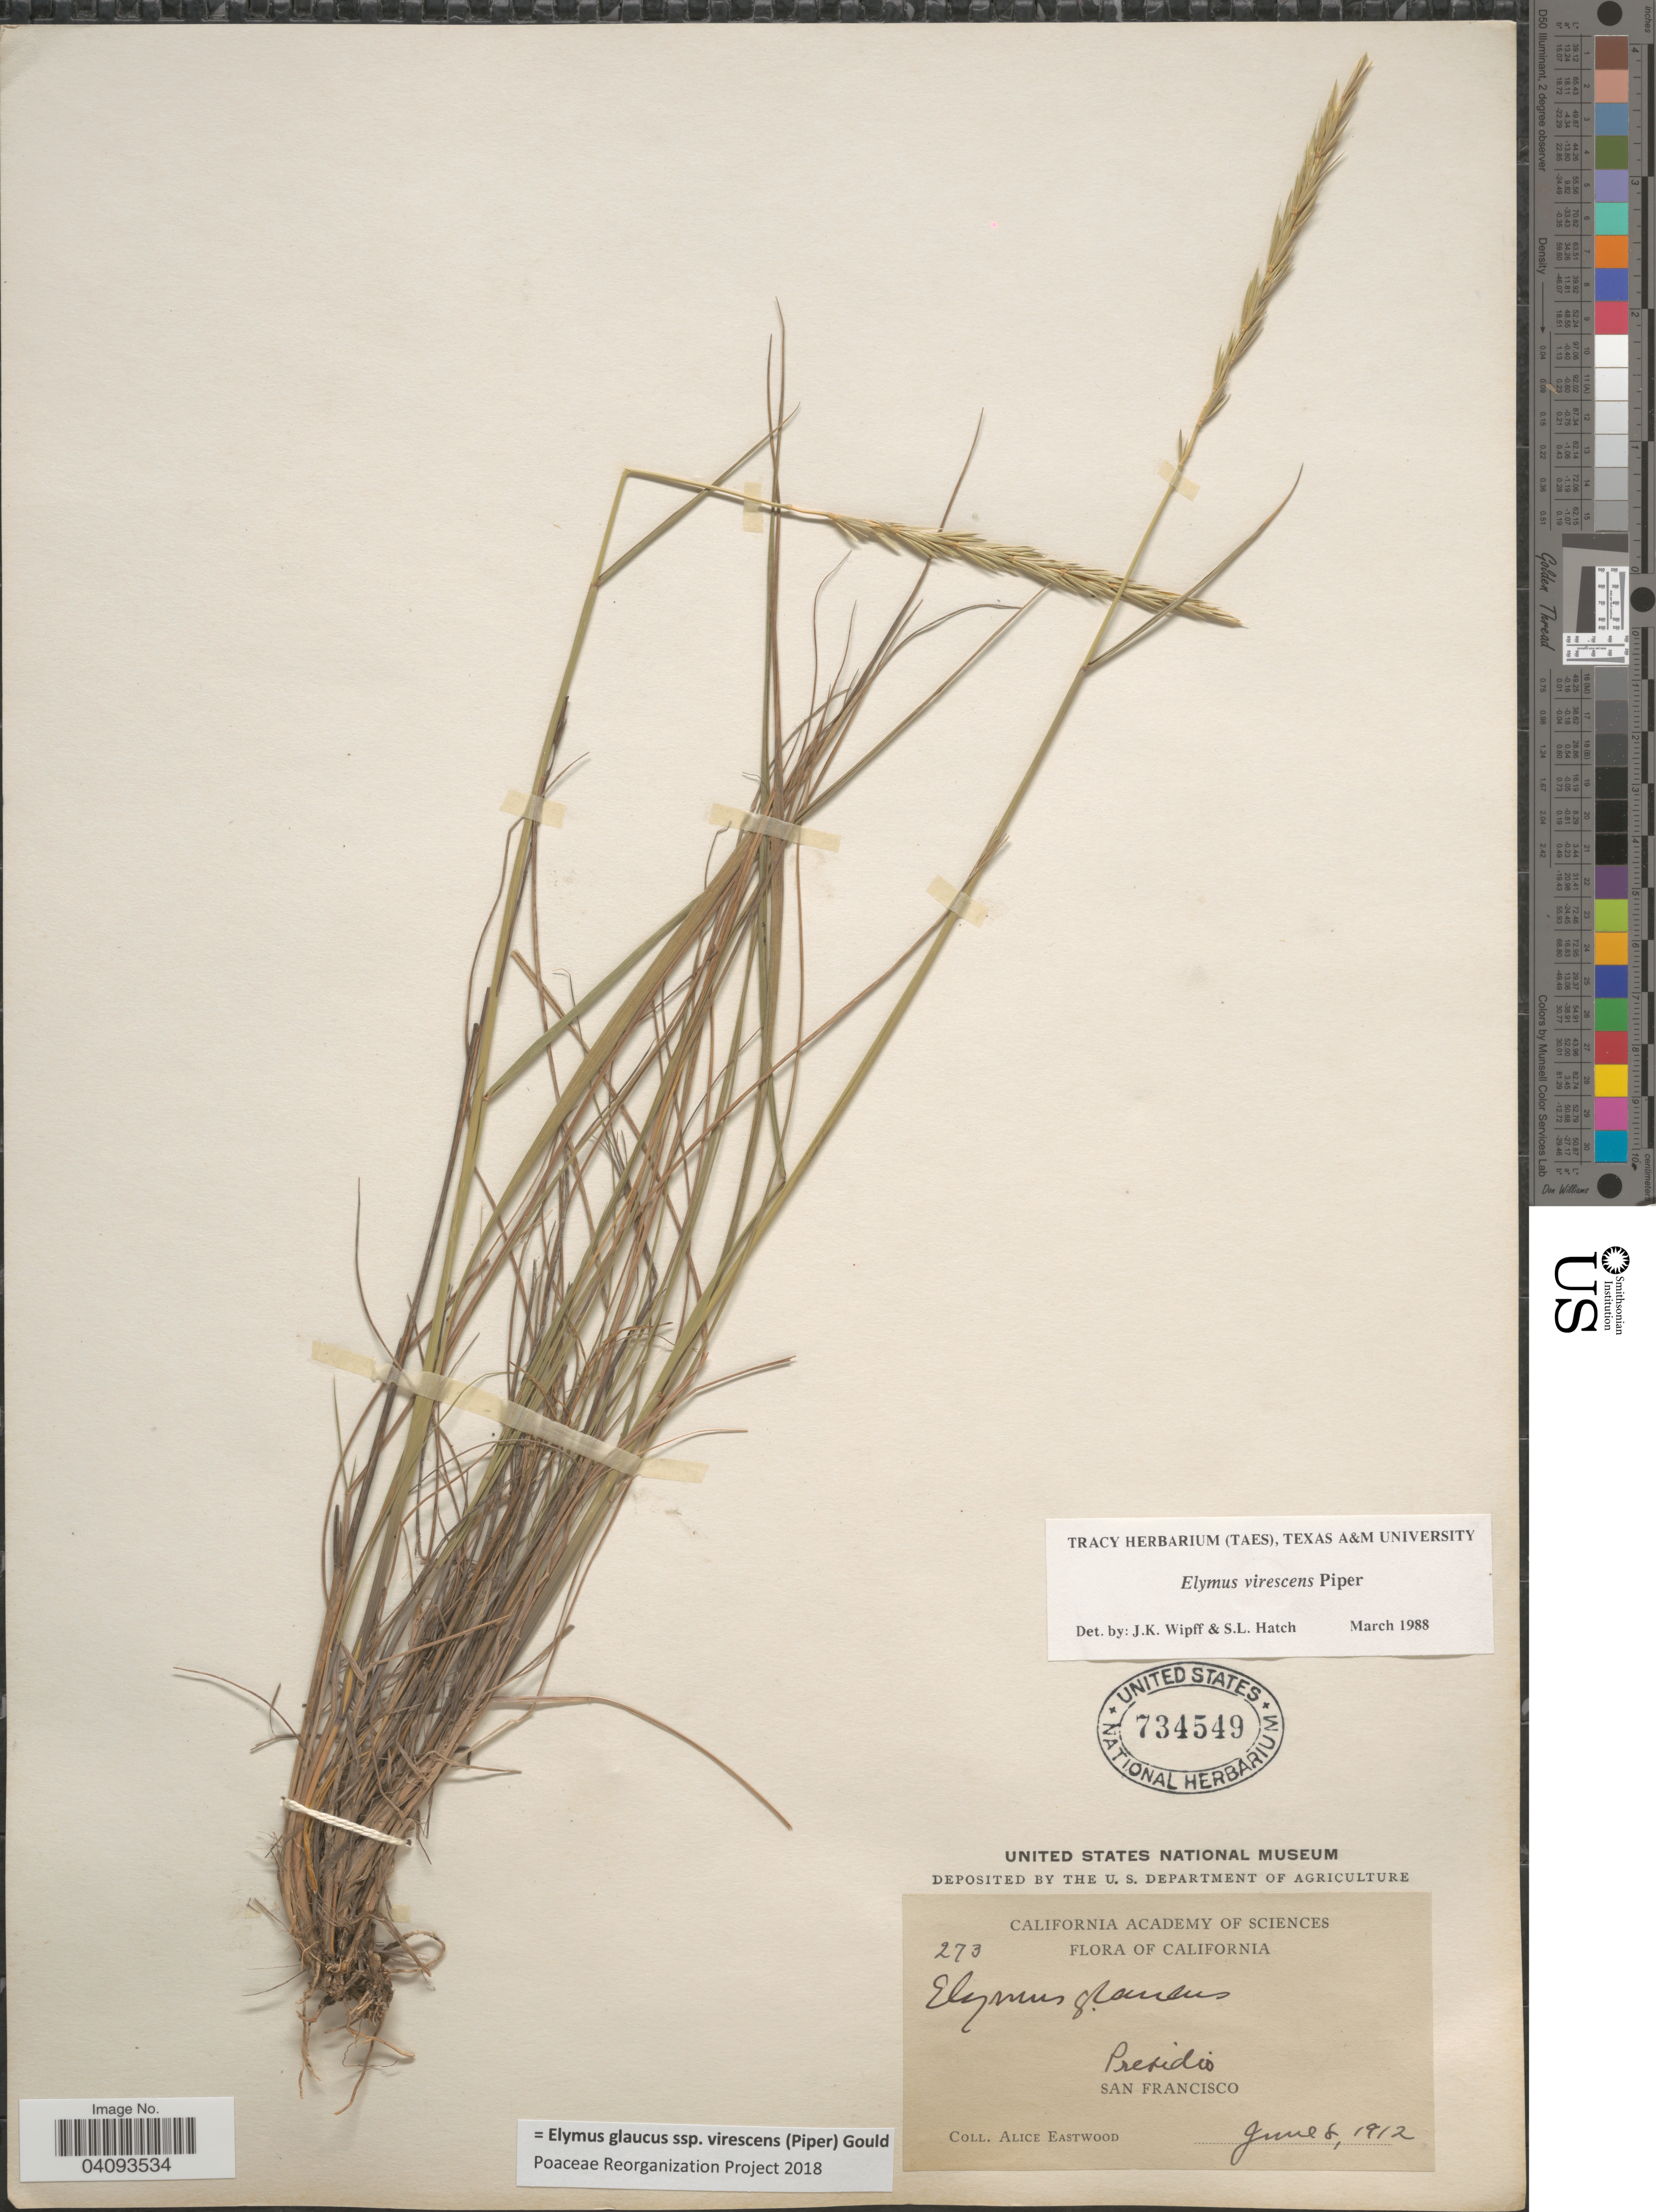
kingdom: Plantae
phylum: Tracheophyta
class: Liliopsida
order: Poales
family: Poaceae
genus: Elymus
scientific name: Elymus glaucus subsp. virescens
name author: (Piper) Gould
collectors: A. Eastwood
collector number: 273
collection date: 1912-06-08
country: United States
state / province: California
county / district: San Francisco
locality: Presidio. San Francisco.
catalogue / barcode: US 734549